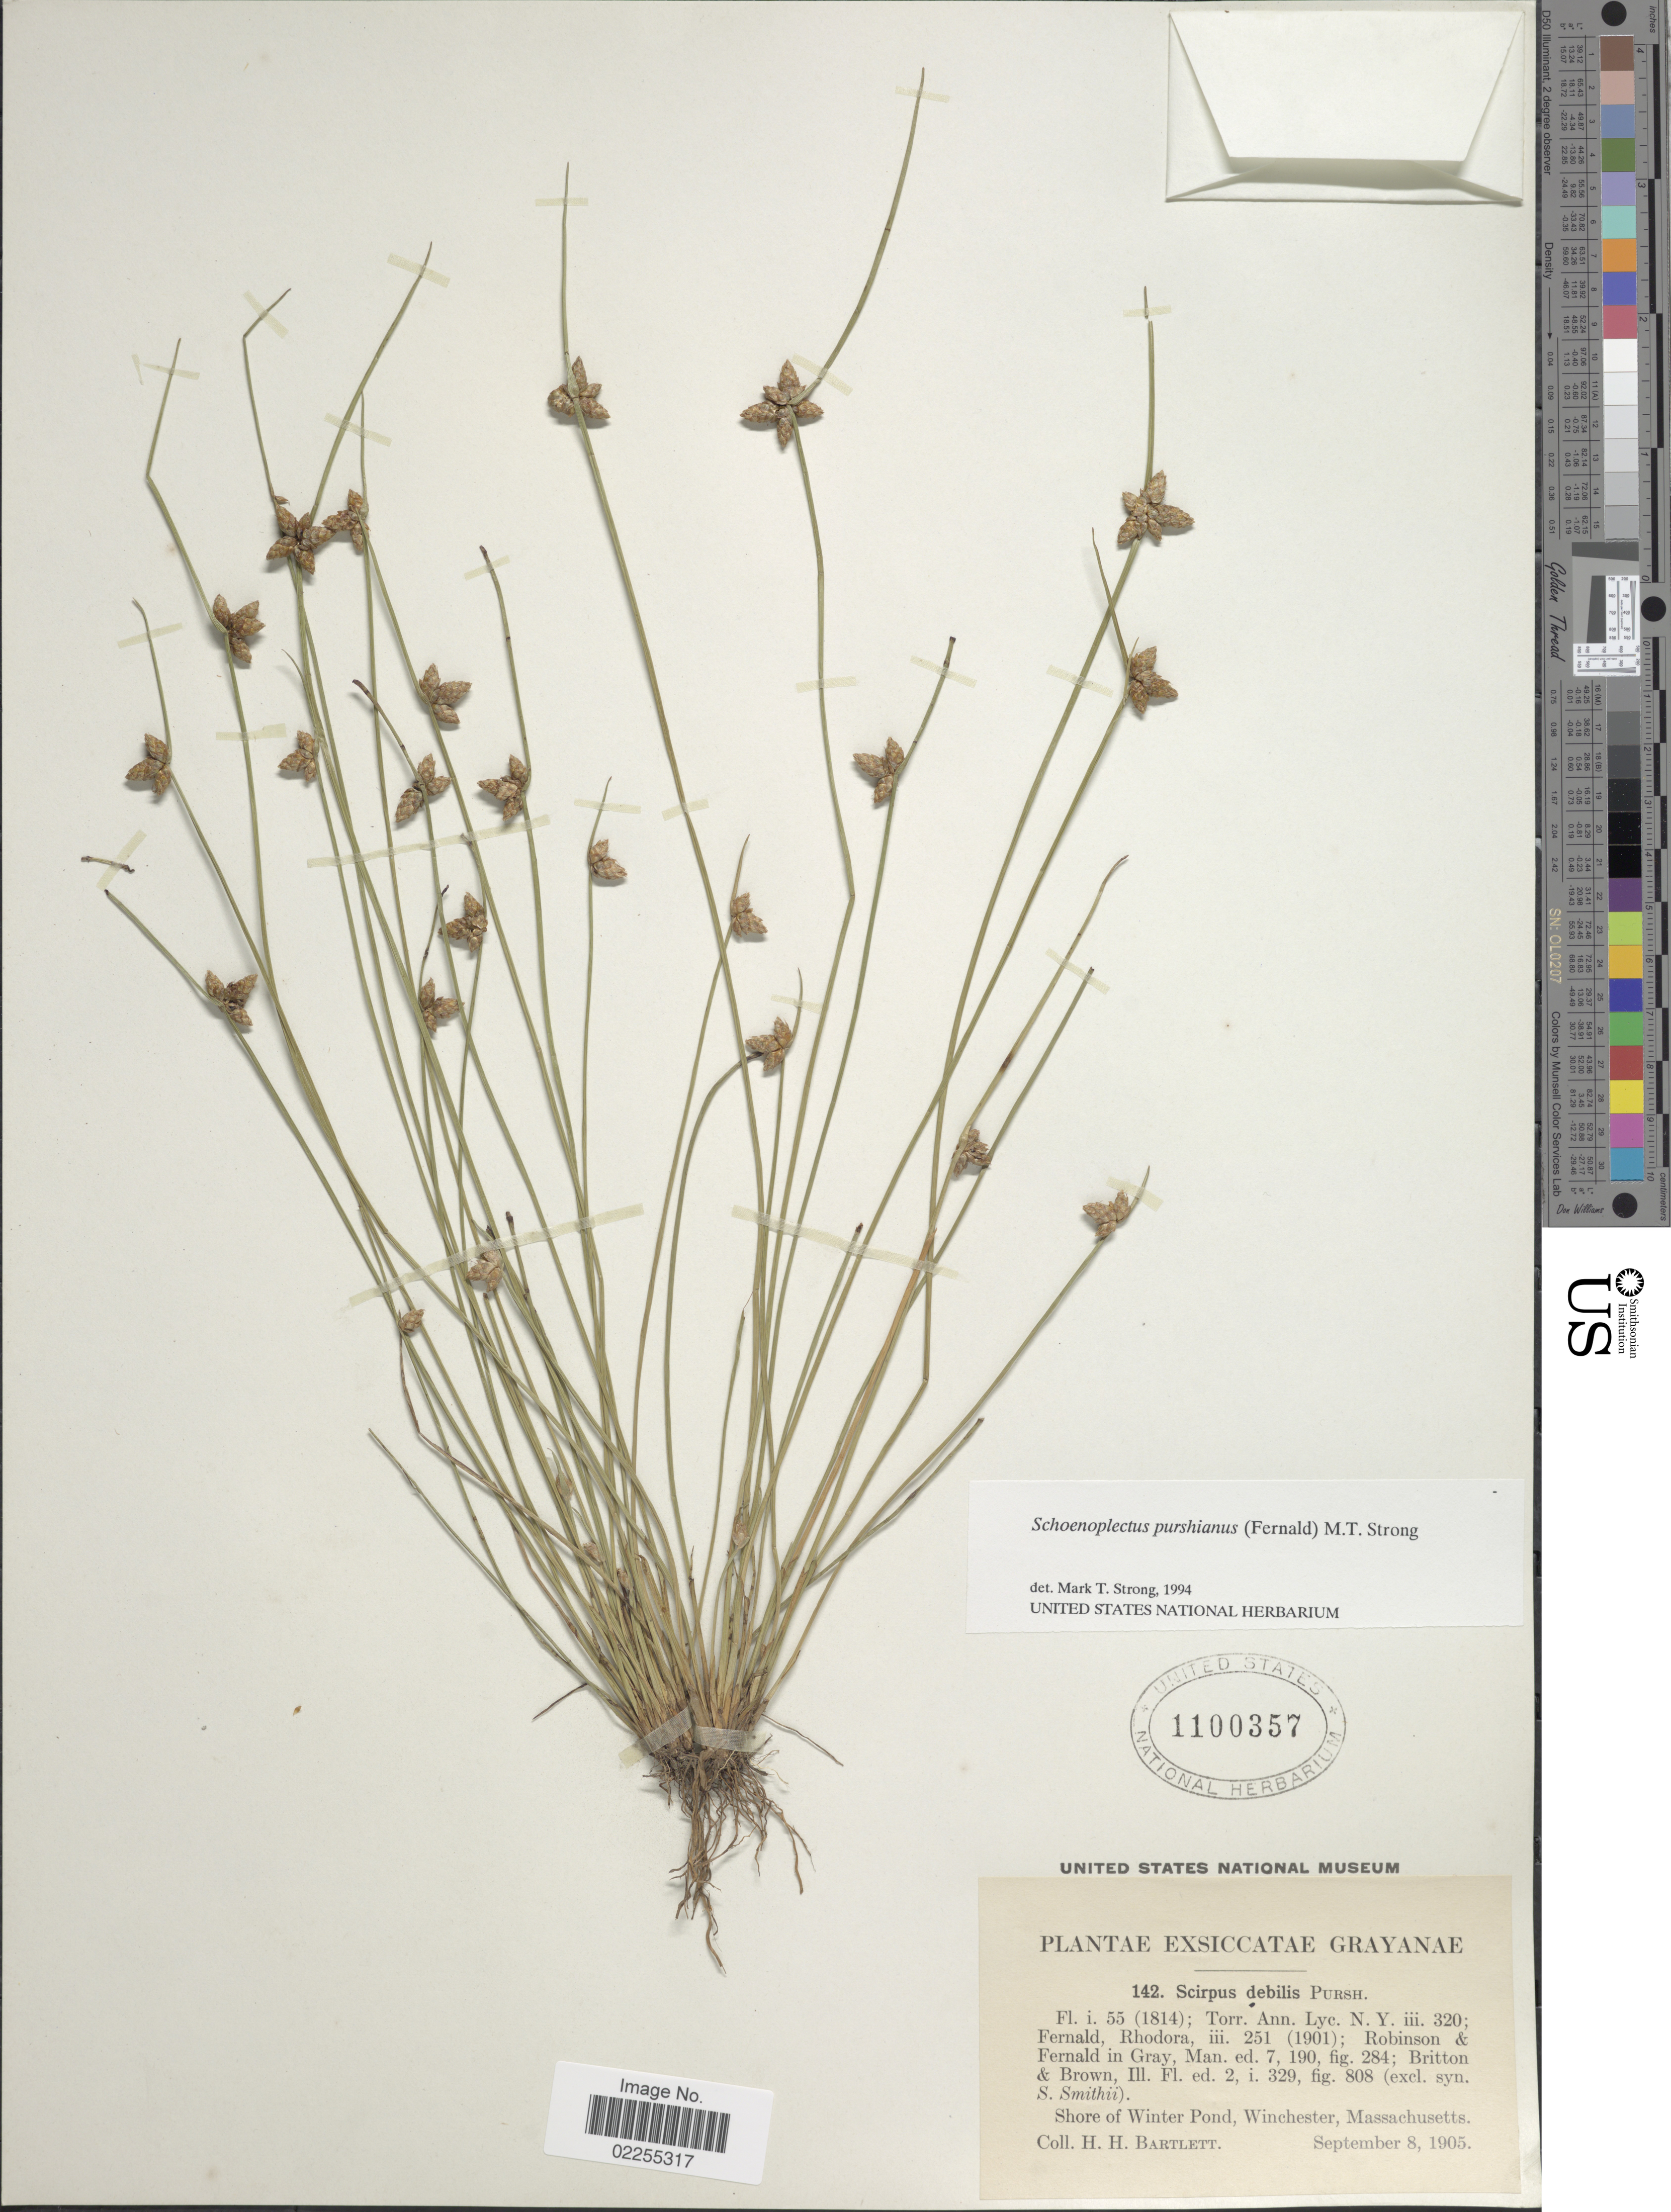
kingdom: Plantae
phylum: Tracheophyta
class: Liliopsida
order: Poales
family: Cyperaceae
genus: Schoenoplectus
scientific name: Schoenoplectus purshianus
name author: (Fernald) M.T. Strong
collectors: H. H. Bartlett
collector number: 142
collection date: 1905-09-08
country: United States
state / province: Massachusetts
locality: Grayane. Shore of Winter Pond, Winchester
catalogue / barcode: US 1100357